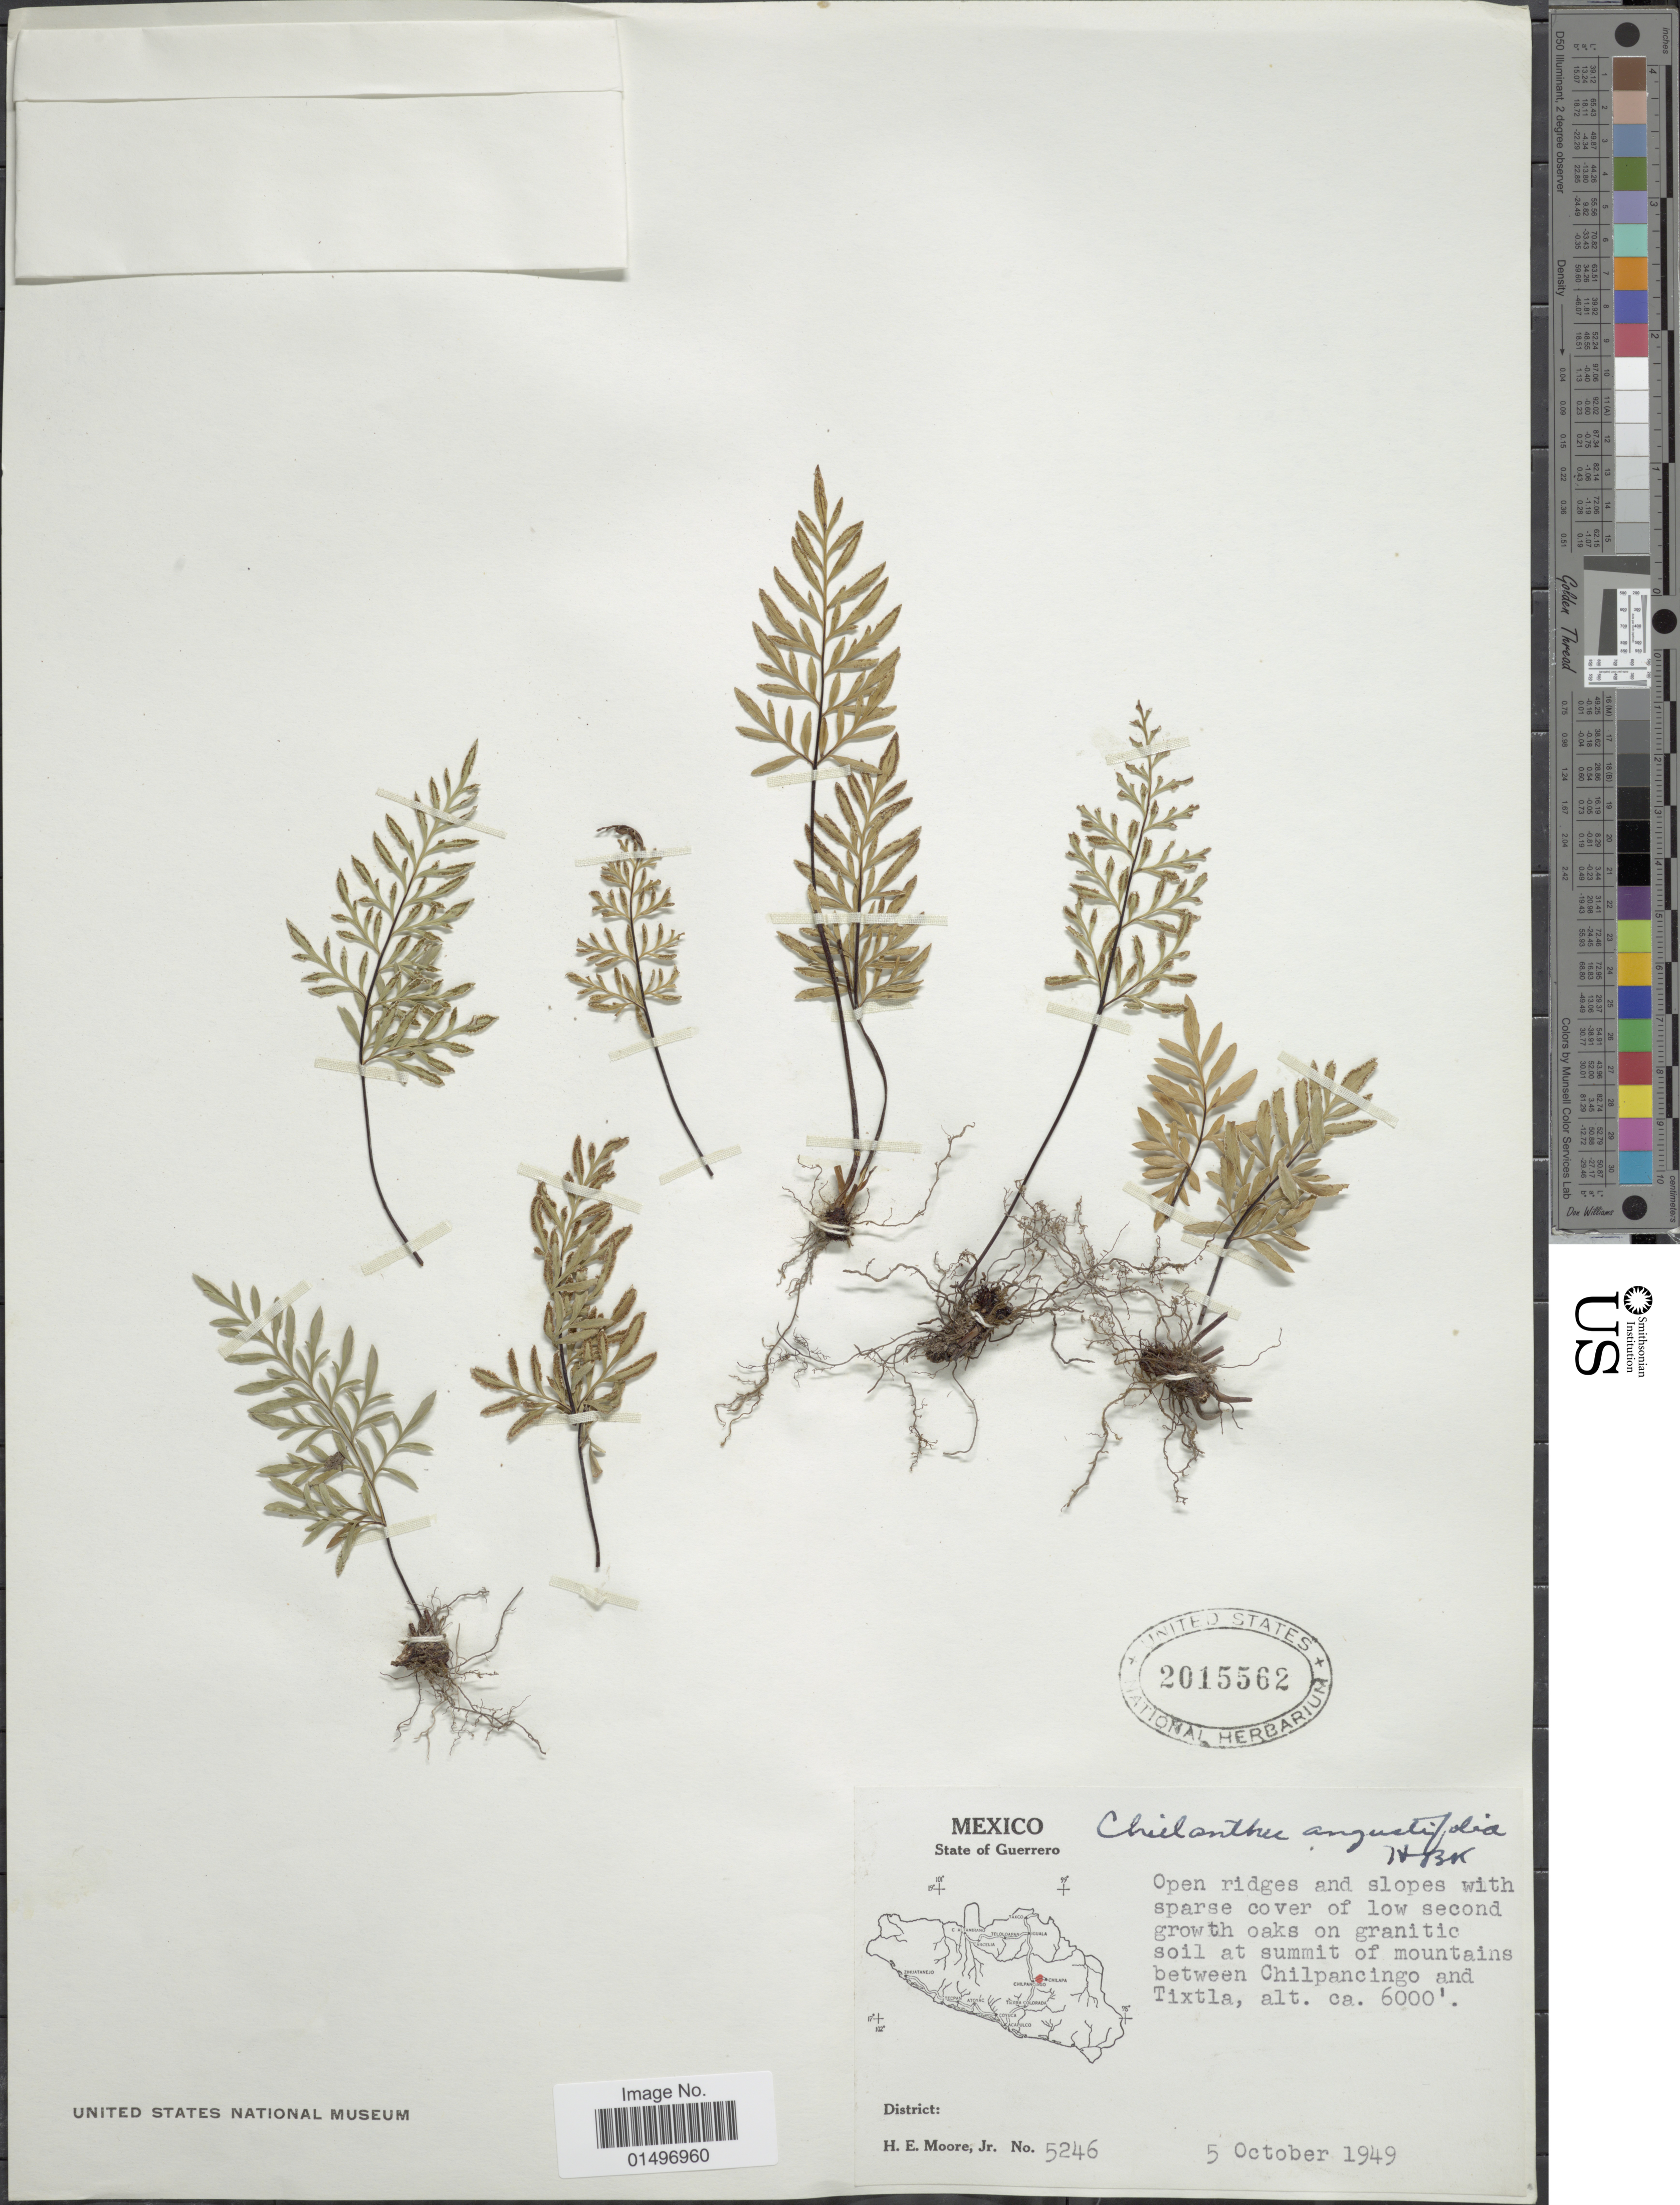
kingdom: Plantae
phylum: Tracheophyta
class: Polypodiopsida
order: Polypodiales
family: Pteridaceae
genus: Gaga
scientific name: Gaga angustifolia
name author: (Kunth) Fay W. Li & Windham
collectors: H. Moore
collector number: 5246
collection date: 1949-10-05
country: Mexico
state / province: Guerrero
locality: Mexico, between Chilpancingo and Tixtla.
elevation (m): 1829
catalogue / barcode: US 2015562